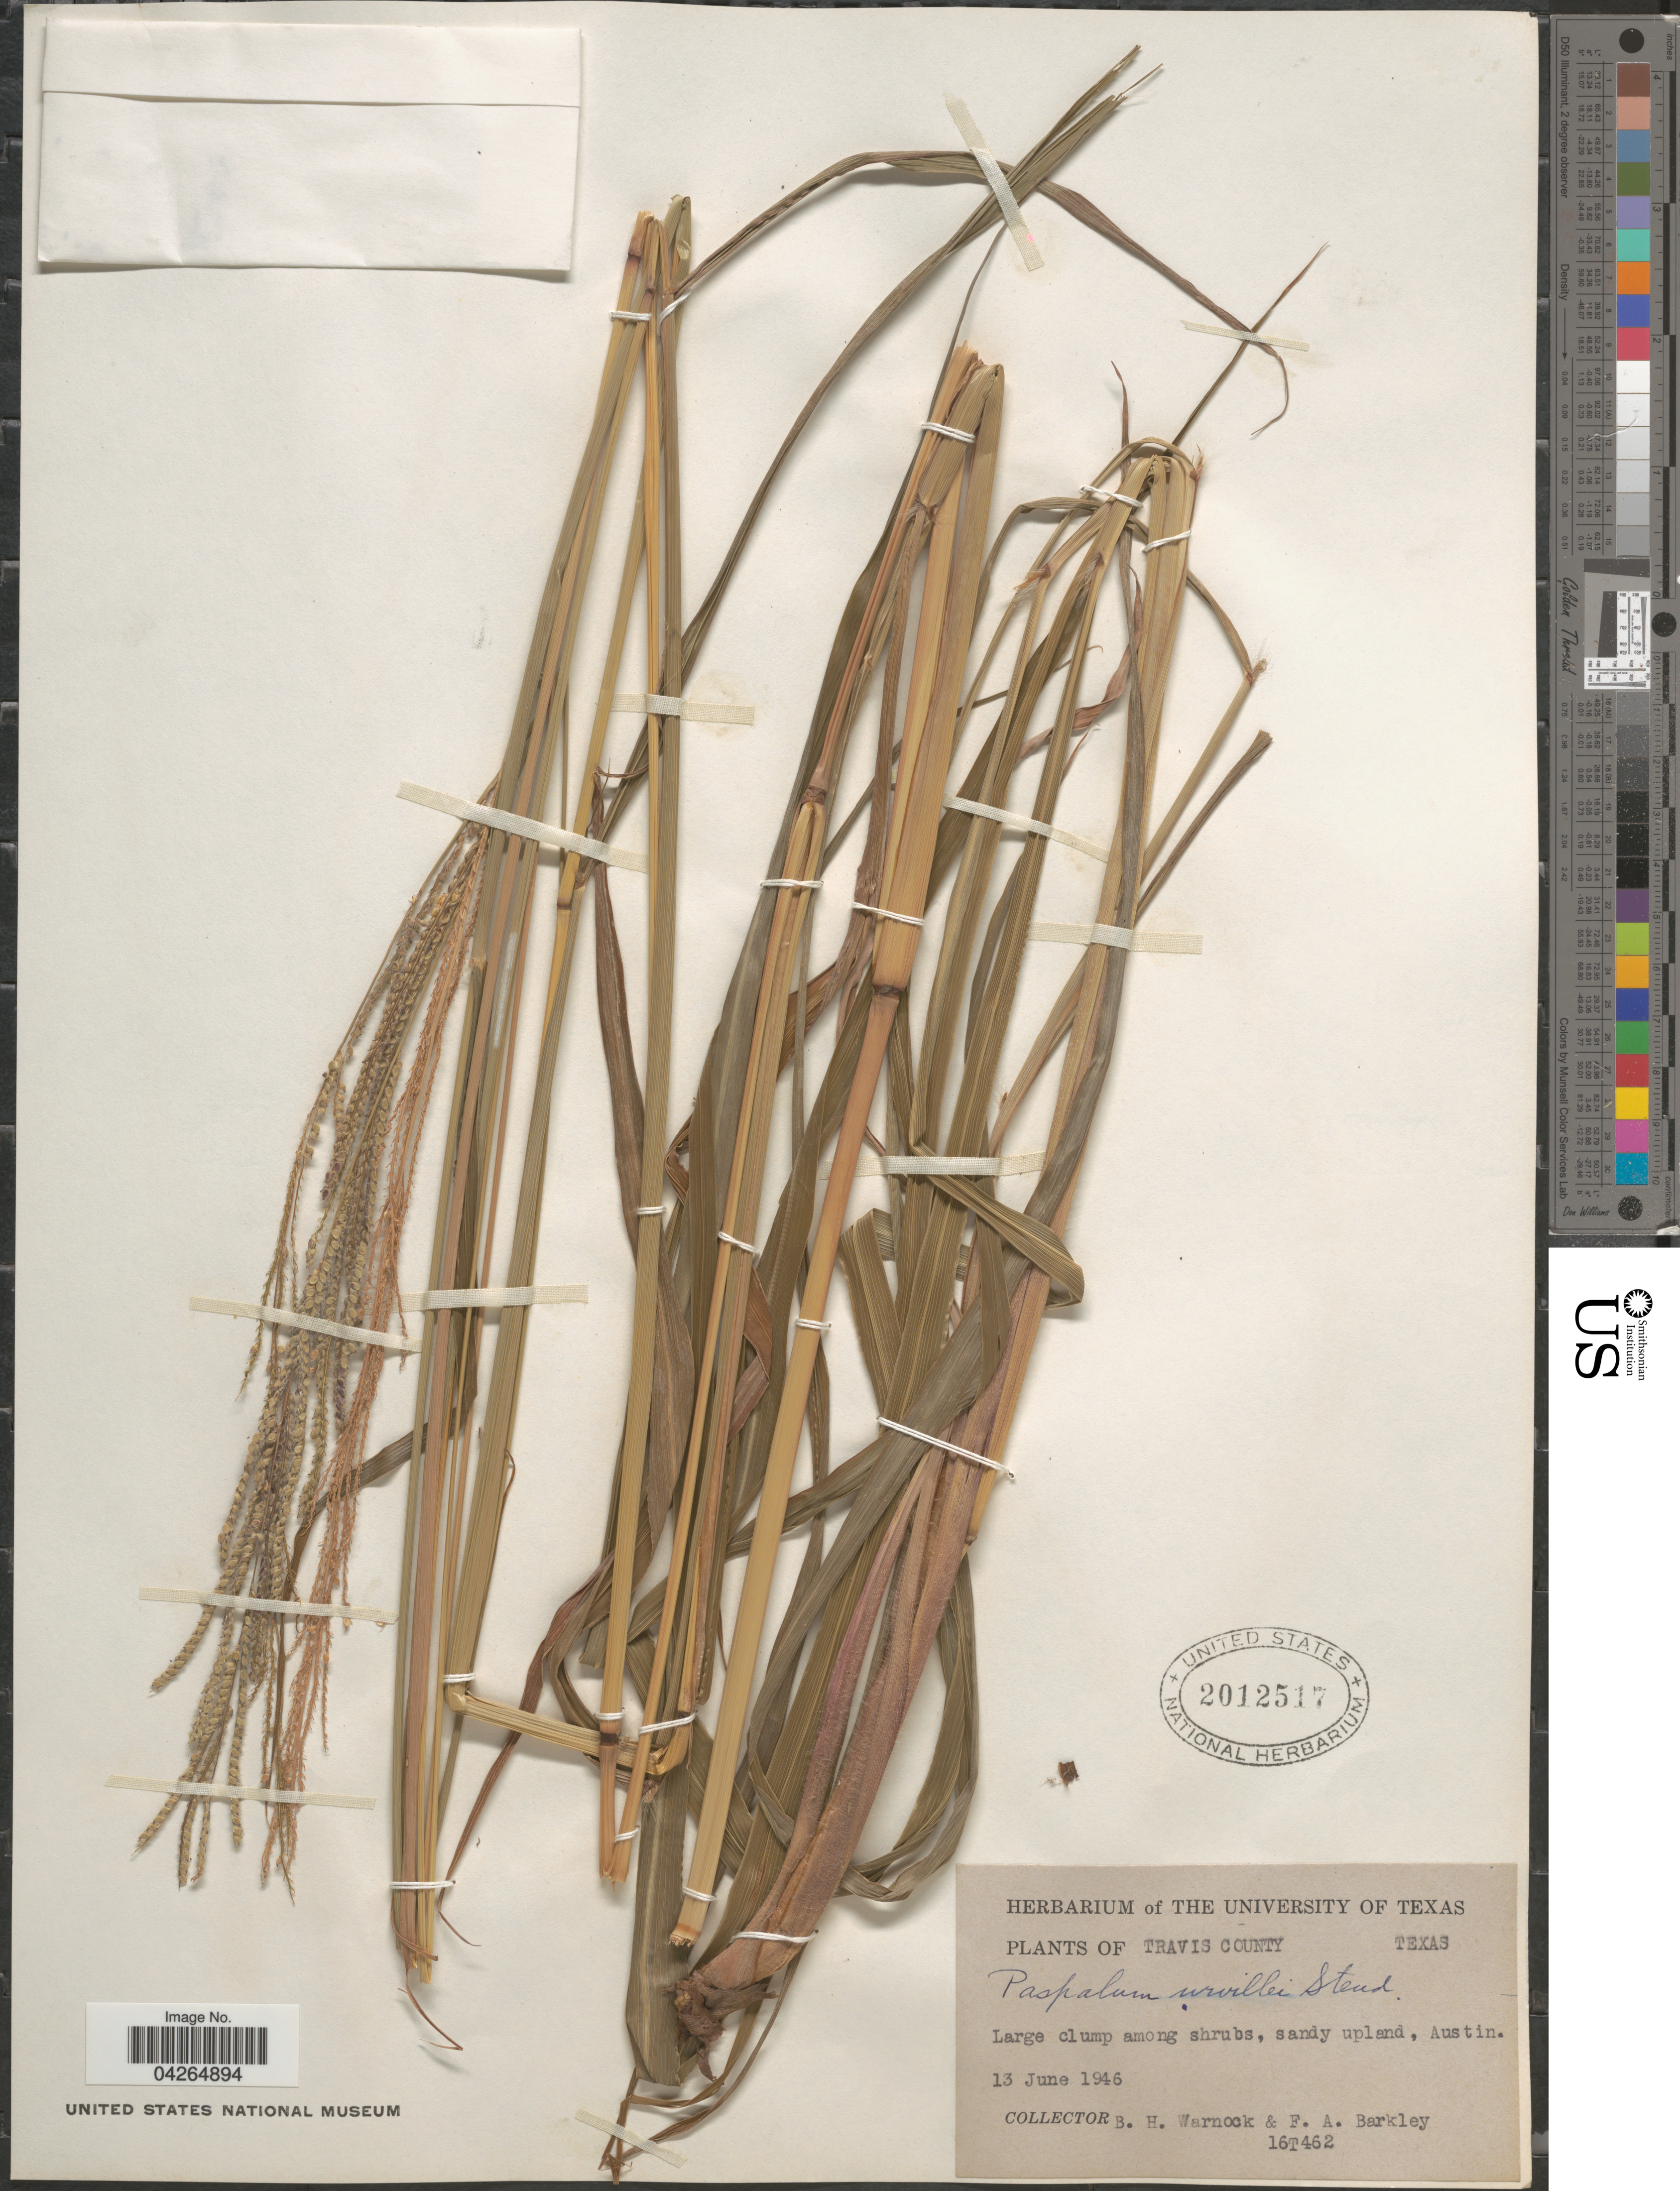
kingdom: Plantae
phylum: Tracheophyta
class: Liliopsida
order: Poales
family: Poaceae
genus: Paspalum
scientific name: Paspalum urvillei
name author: Steud.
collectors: B. H. Warnock & F. A. Barkley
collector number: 16T462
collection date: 1946-06-13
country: United States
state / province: Texas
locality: Travis County. Large clump among shrubs, sandy upland, Austin.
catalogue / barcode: US 2012517